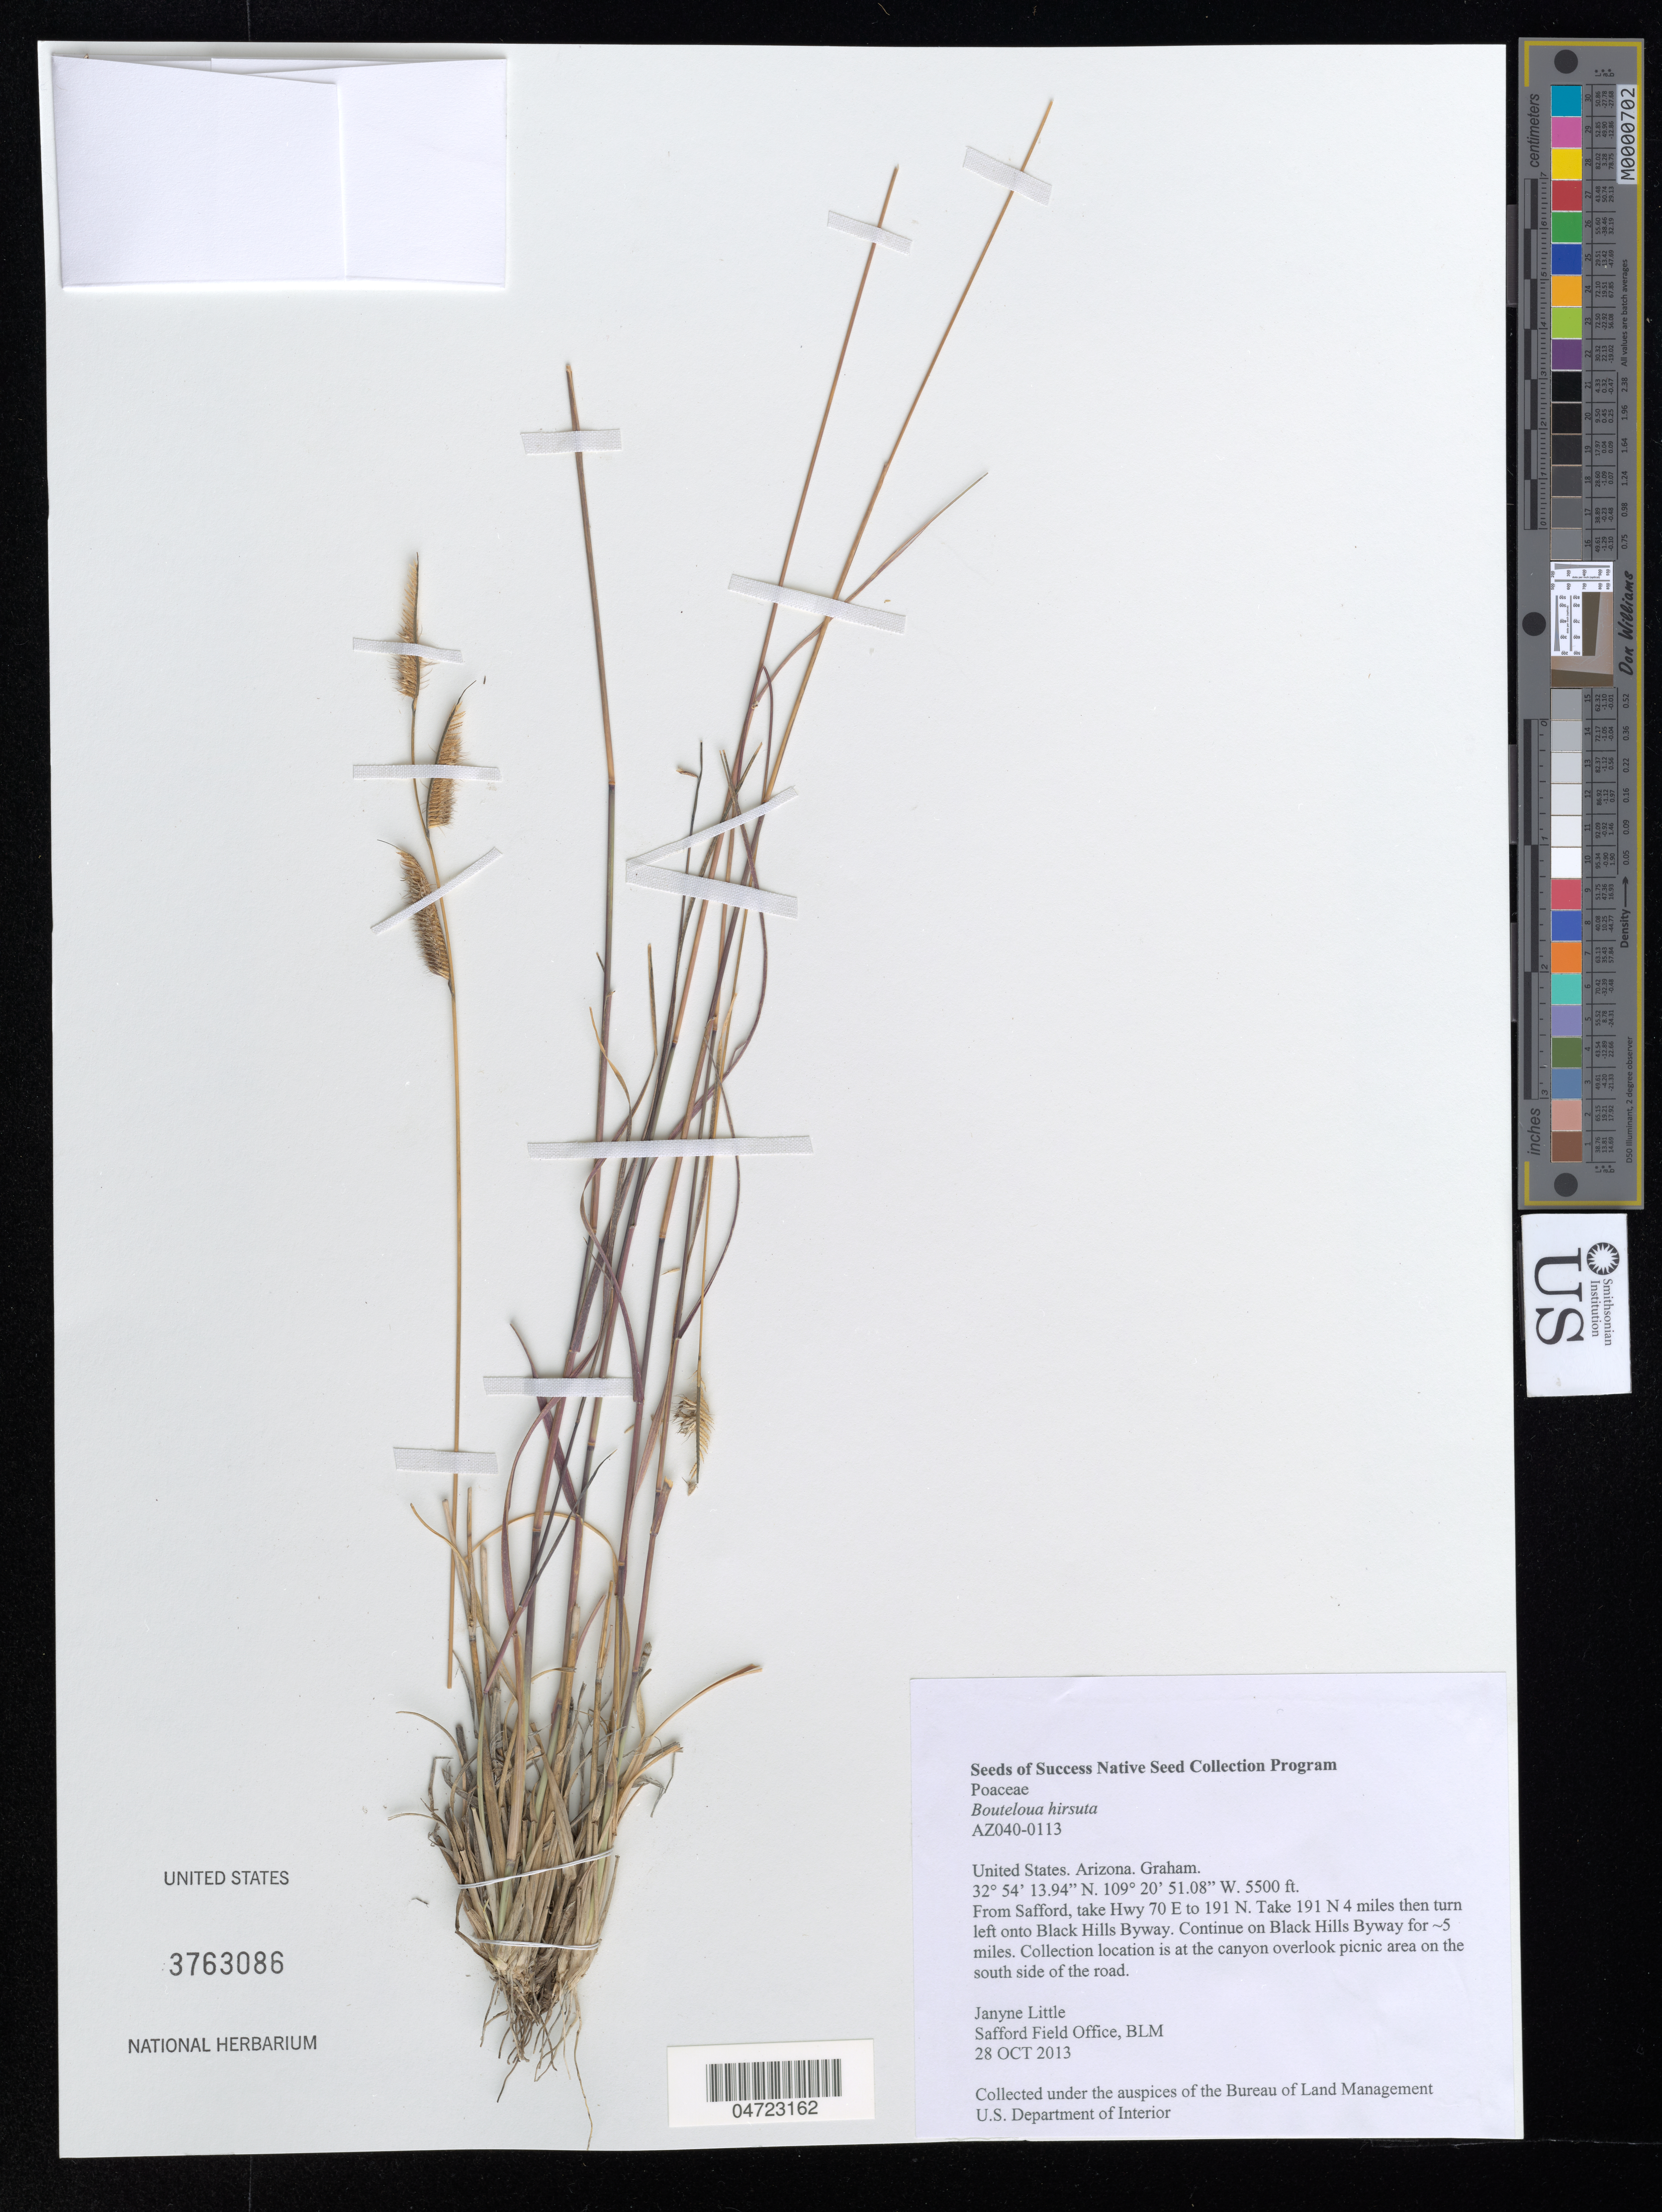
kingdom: Plantae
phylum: Tracheophyta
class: Liliopsida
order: Poales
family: Poaceae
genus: Bouteloua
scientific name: Bouteloua hirsuta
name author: Lag.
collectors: J. Little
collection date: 2013-10-28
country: United States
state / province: Arizona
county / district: Graham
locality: Graham. From Safford, take Hwy 70 E to 191 N. Take 191 N 4 miles then turn left onto Black Hills Byway. Continue on Black Hills Byway for ~5 miles. Collection location is at the canyon overlook picnic area on the south side of the road.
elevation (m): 1676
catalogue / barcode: US 3763086